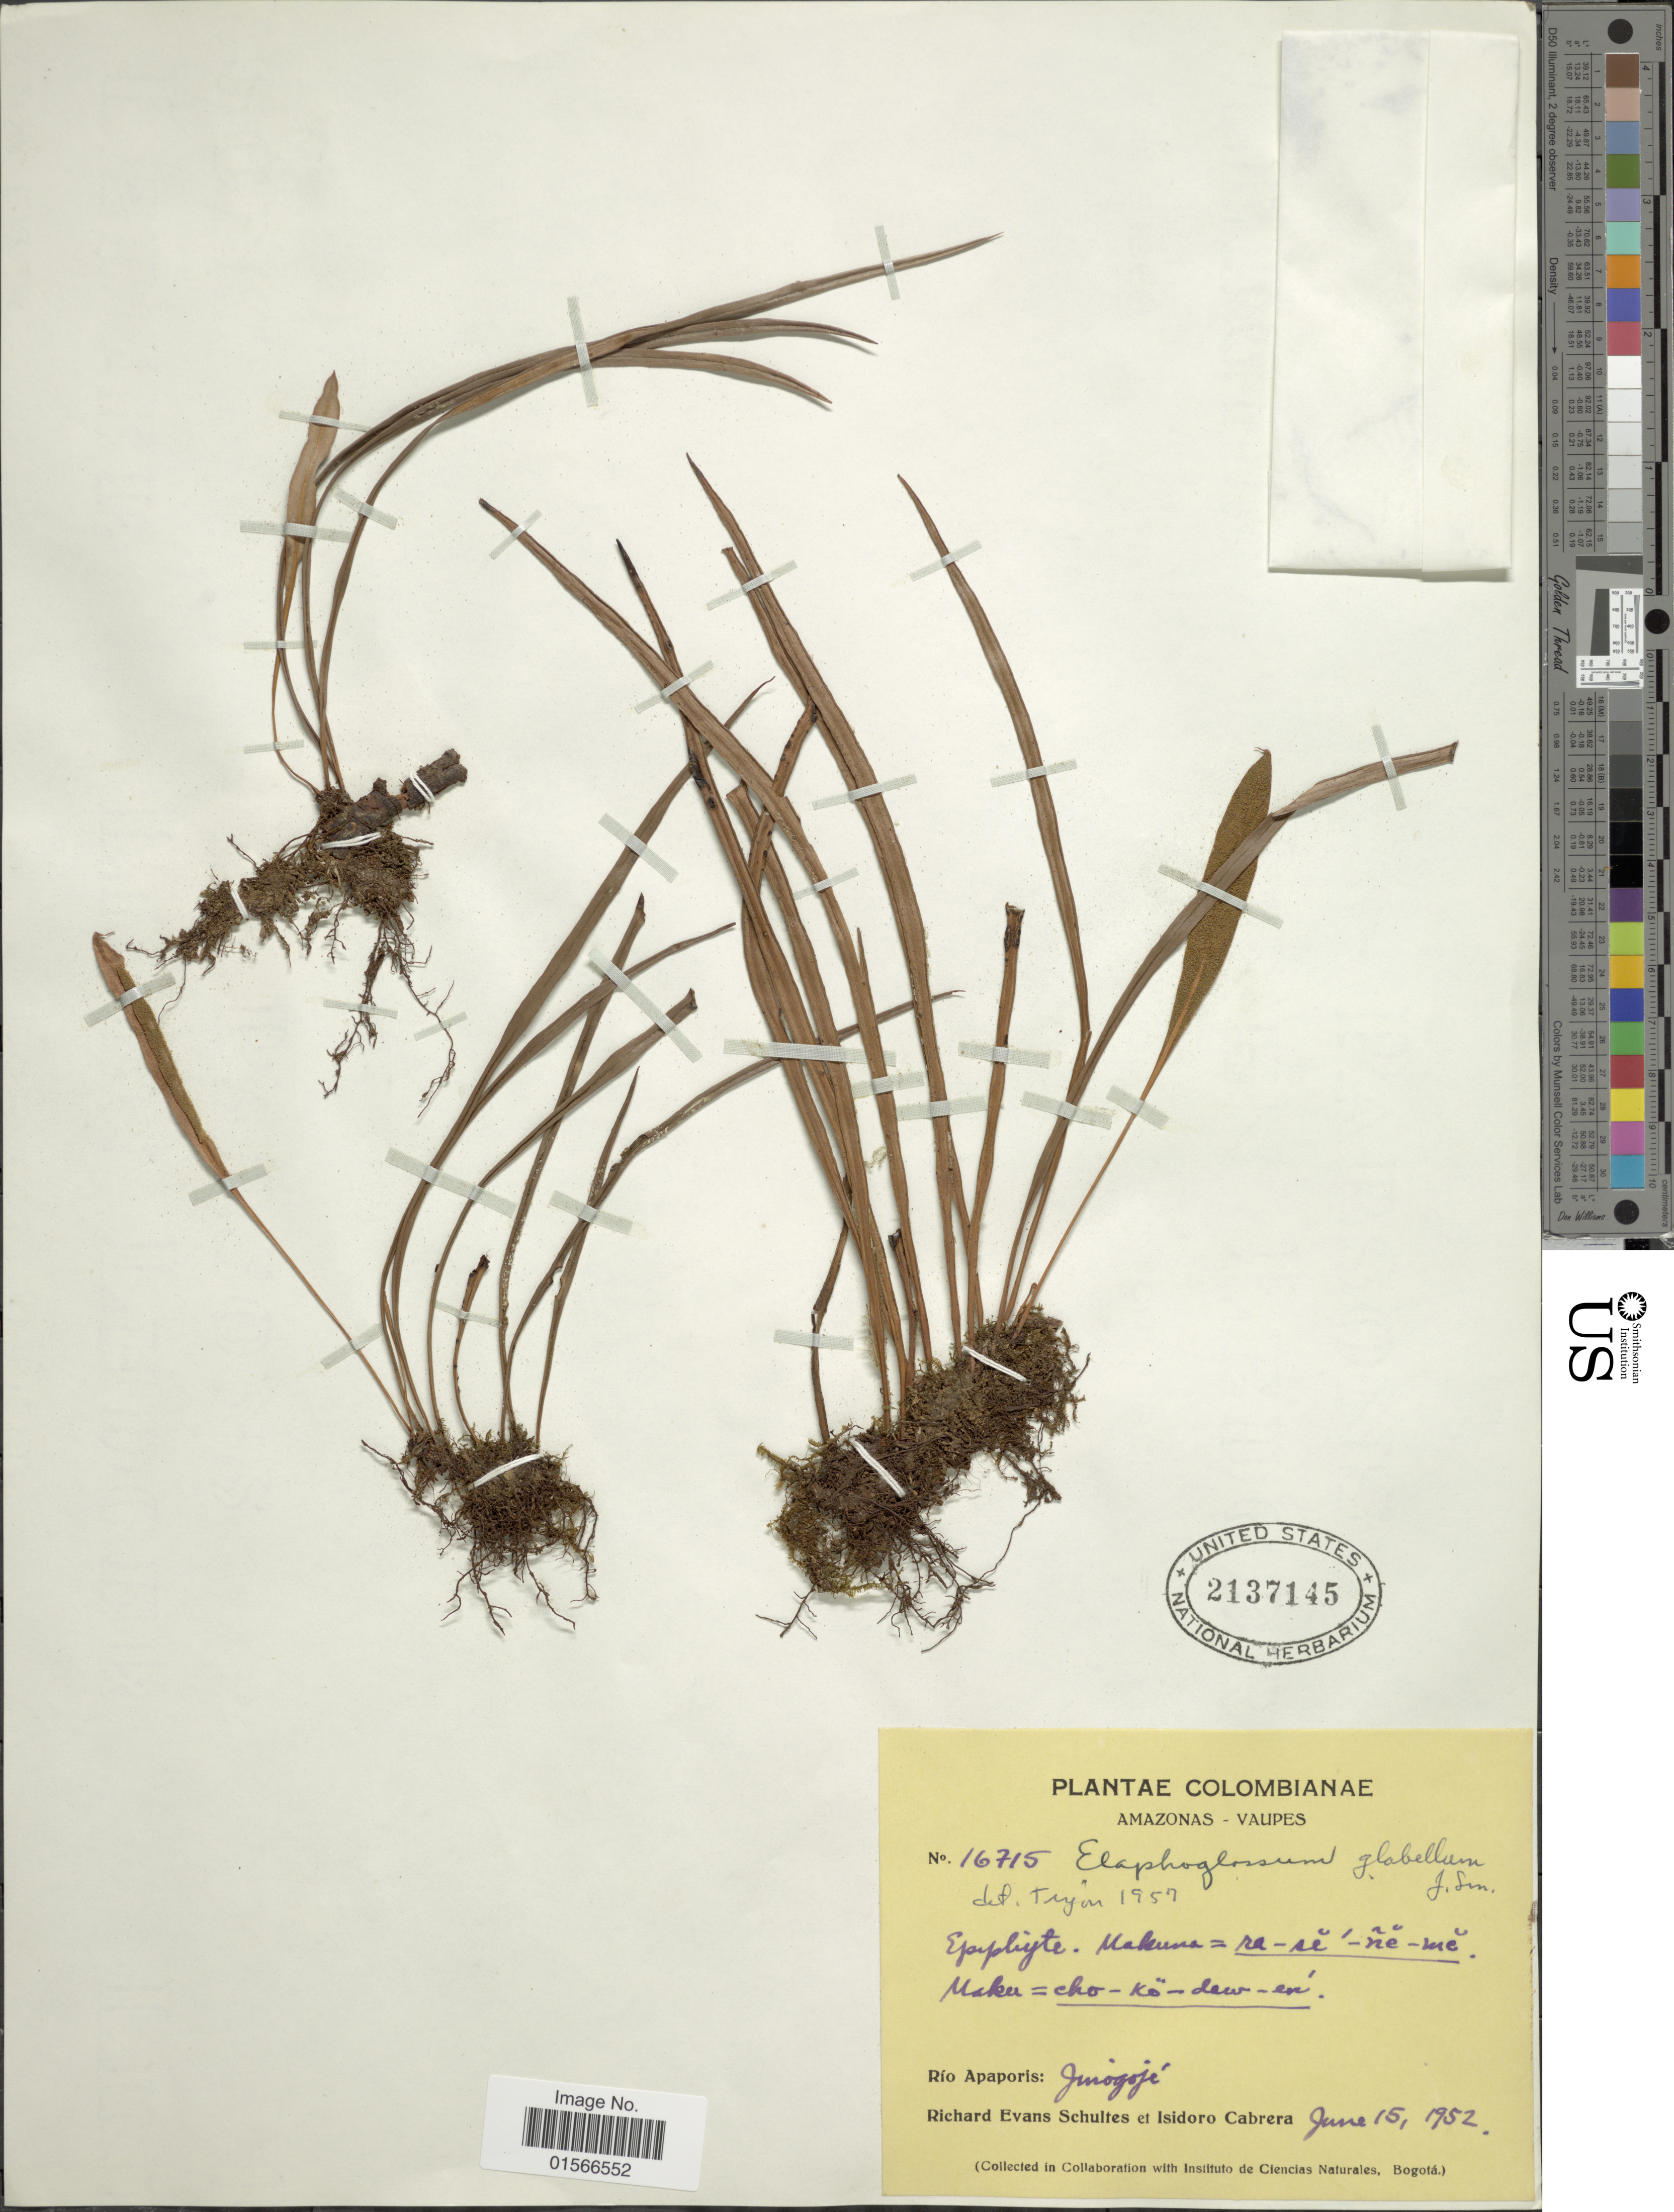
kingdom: Plantae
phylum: Tracheophyta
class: Polypodiopsida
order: Polypodiales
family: Dryopteridaceae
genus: Elaphoglossum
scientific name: Elaphoglossum glabellum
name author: J. Sm.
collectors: R. E. Schultes & I. Cabrera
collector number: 16715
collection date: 1952-06-15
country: Colombia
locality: Amazonas - Vaupes, Río Apaporis: Jinogojé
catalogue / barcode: US 2137145